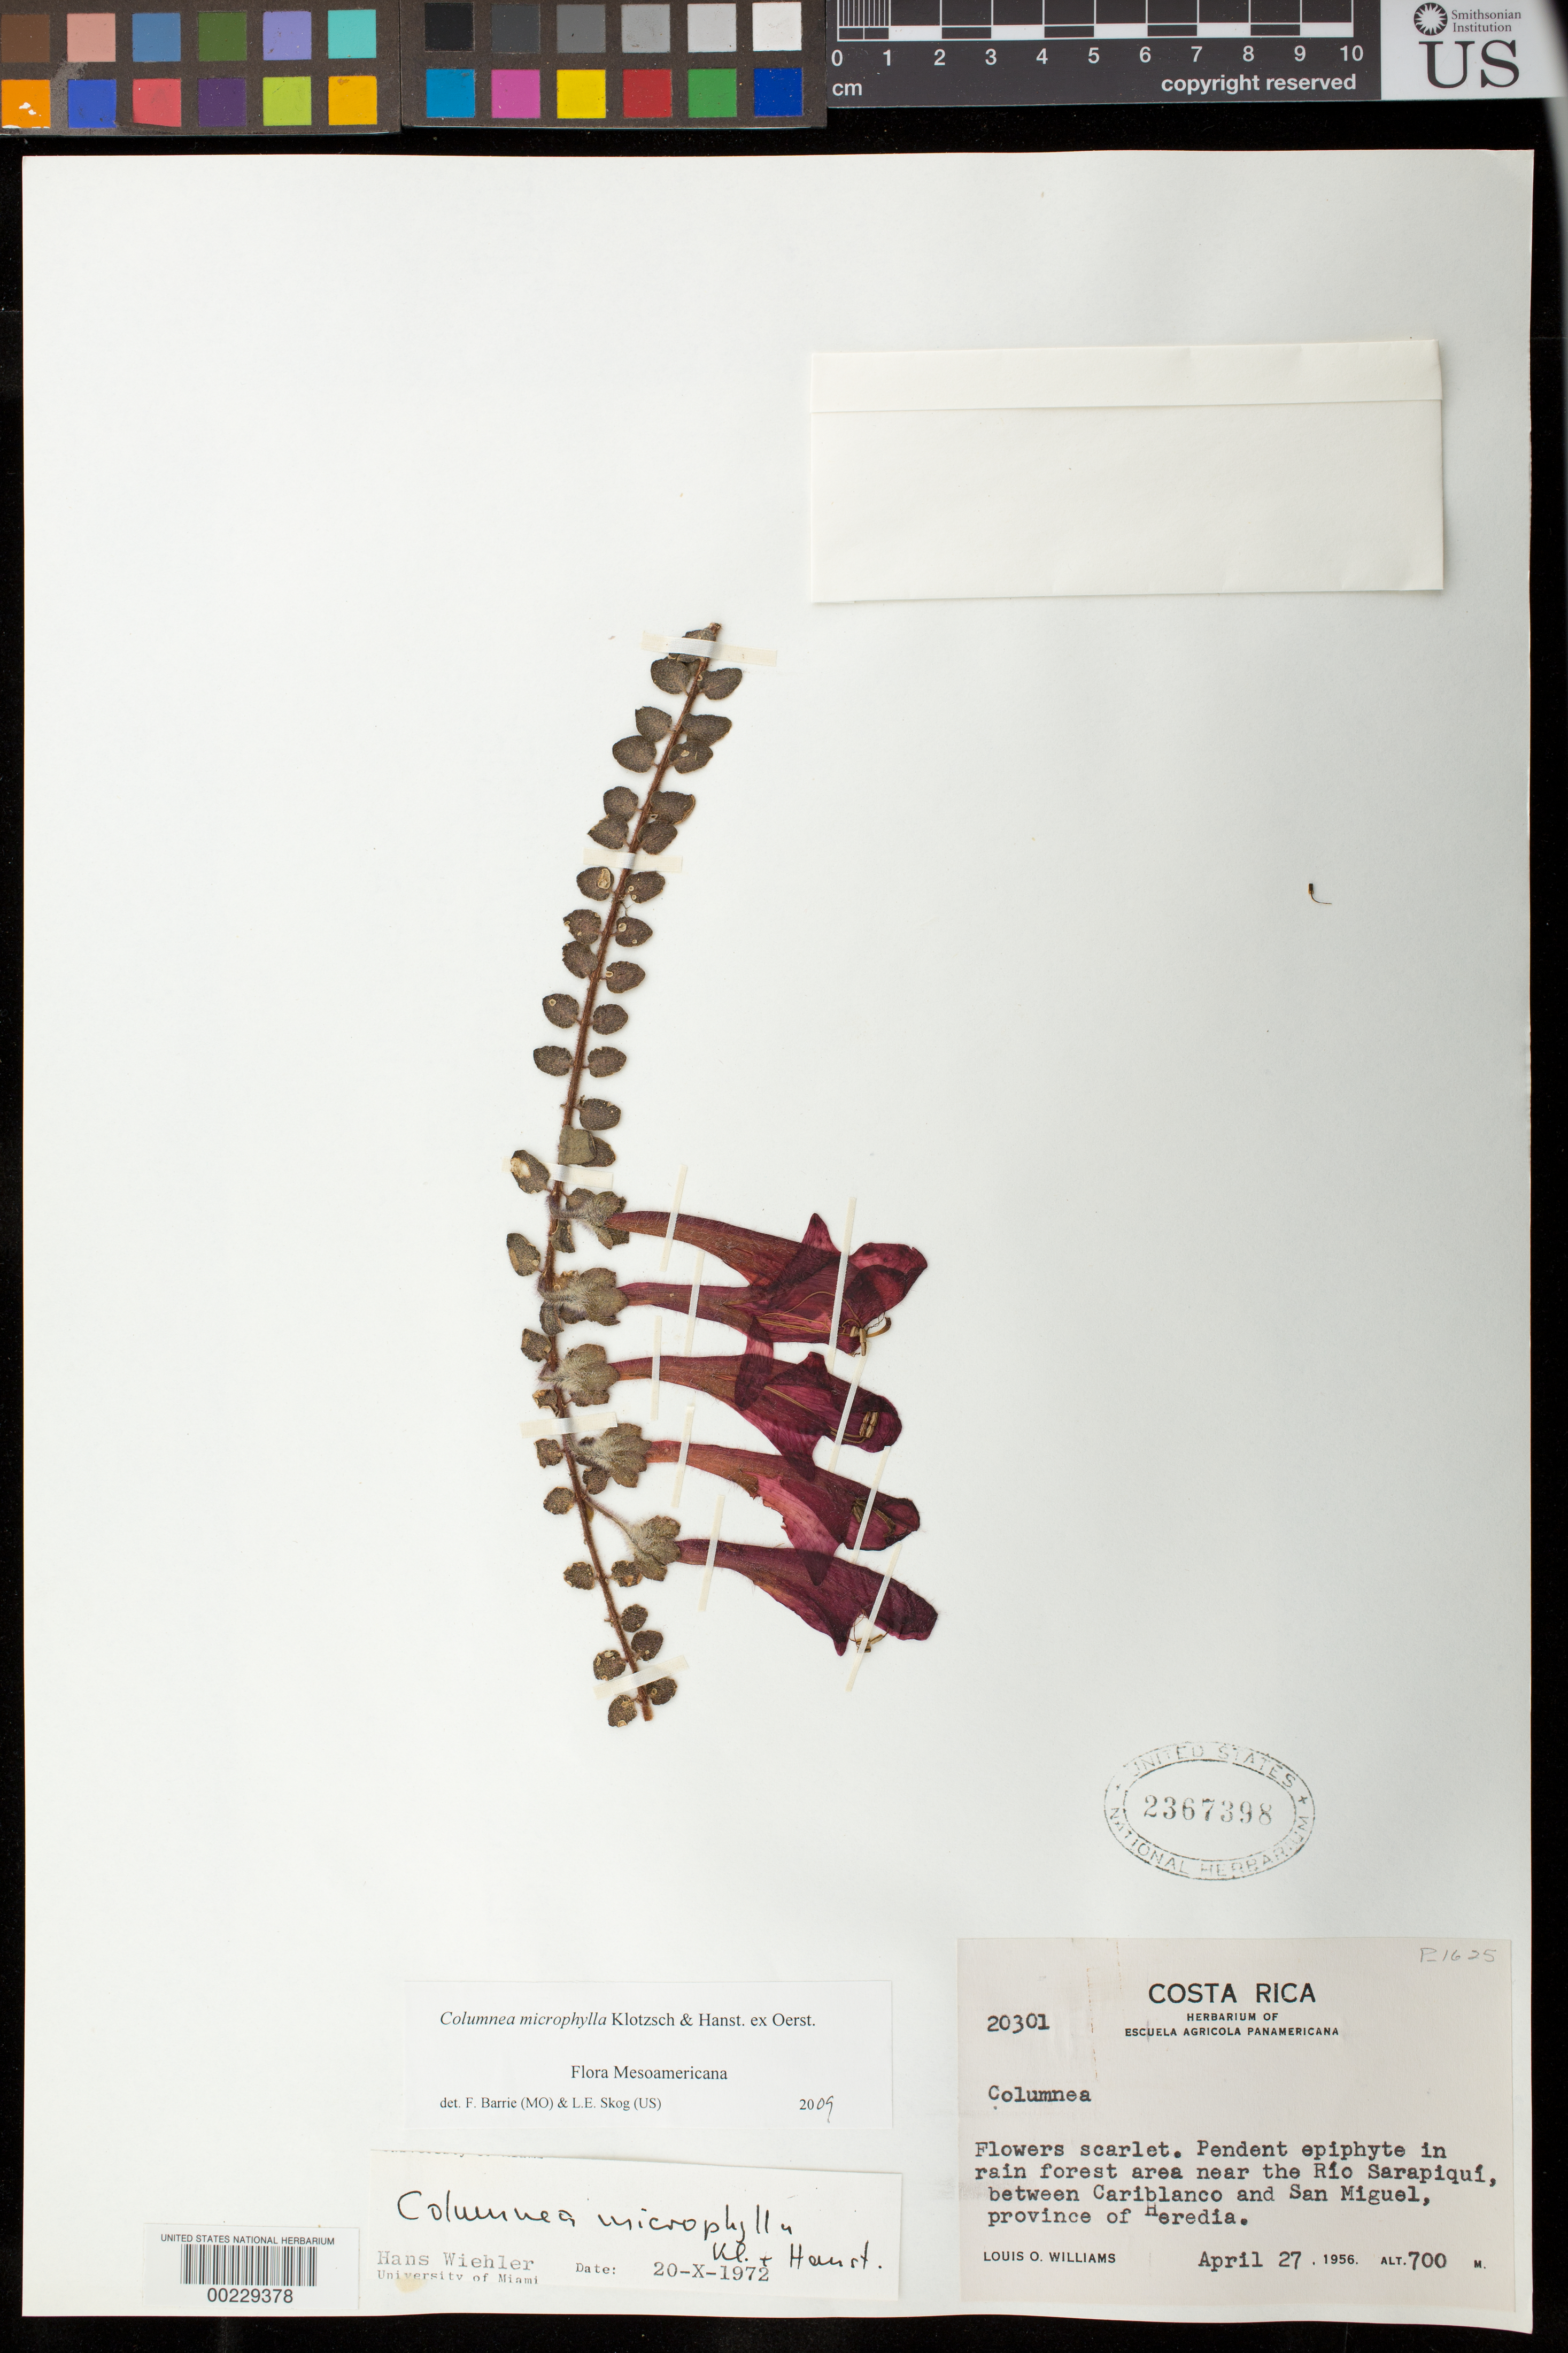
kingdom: Plantae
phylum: Tracheophyta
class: Magnoliopsida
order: Lamiales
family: Gesneriaceae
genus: Columnea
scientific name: Columnea microphylla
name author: Klotzsch & Hanst. ex Oerst.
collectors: L. O. Williams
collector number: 20301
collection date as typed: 27 Apr 1956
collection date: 1956-04-27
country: Costa Rica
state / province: Heredia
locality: Near the Rio Sarapiqui, between Cariblanco and San Miguel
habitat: In rain forest area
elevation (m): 700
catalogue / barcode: US 2367398